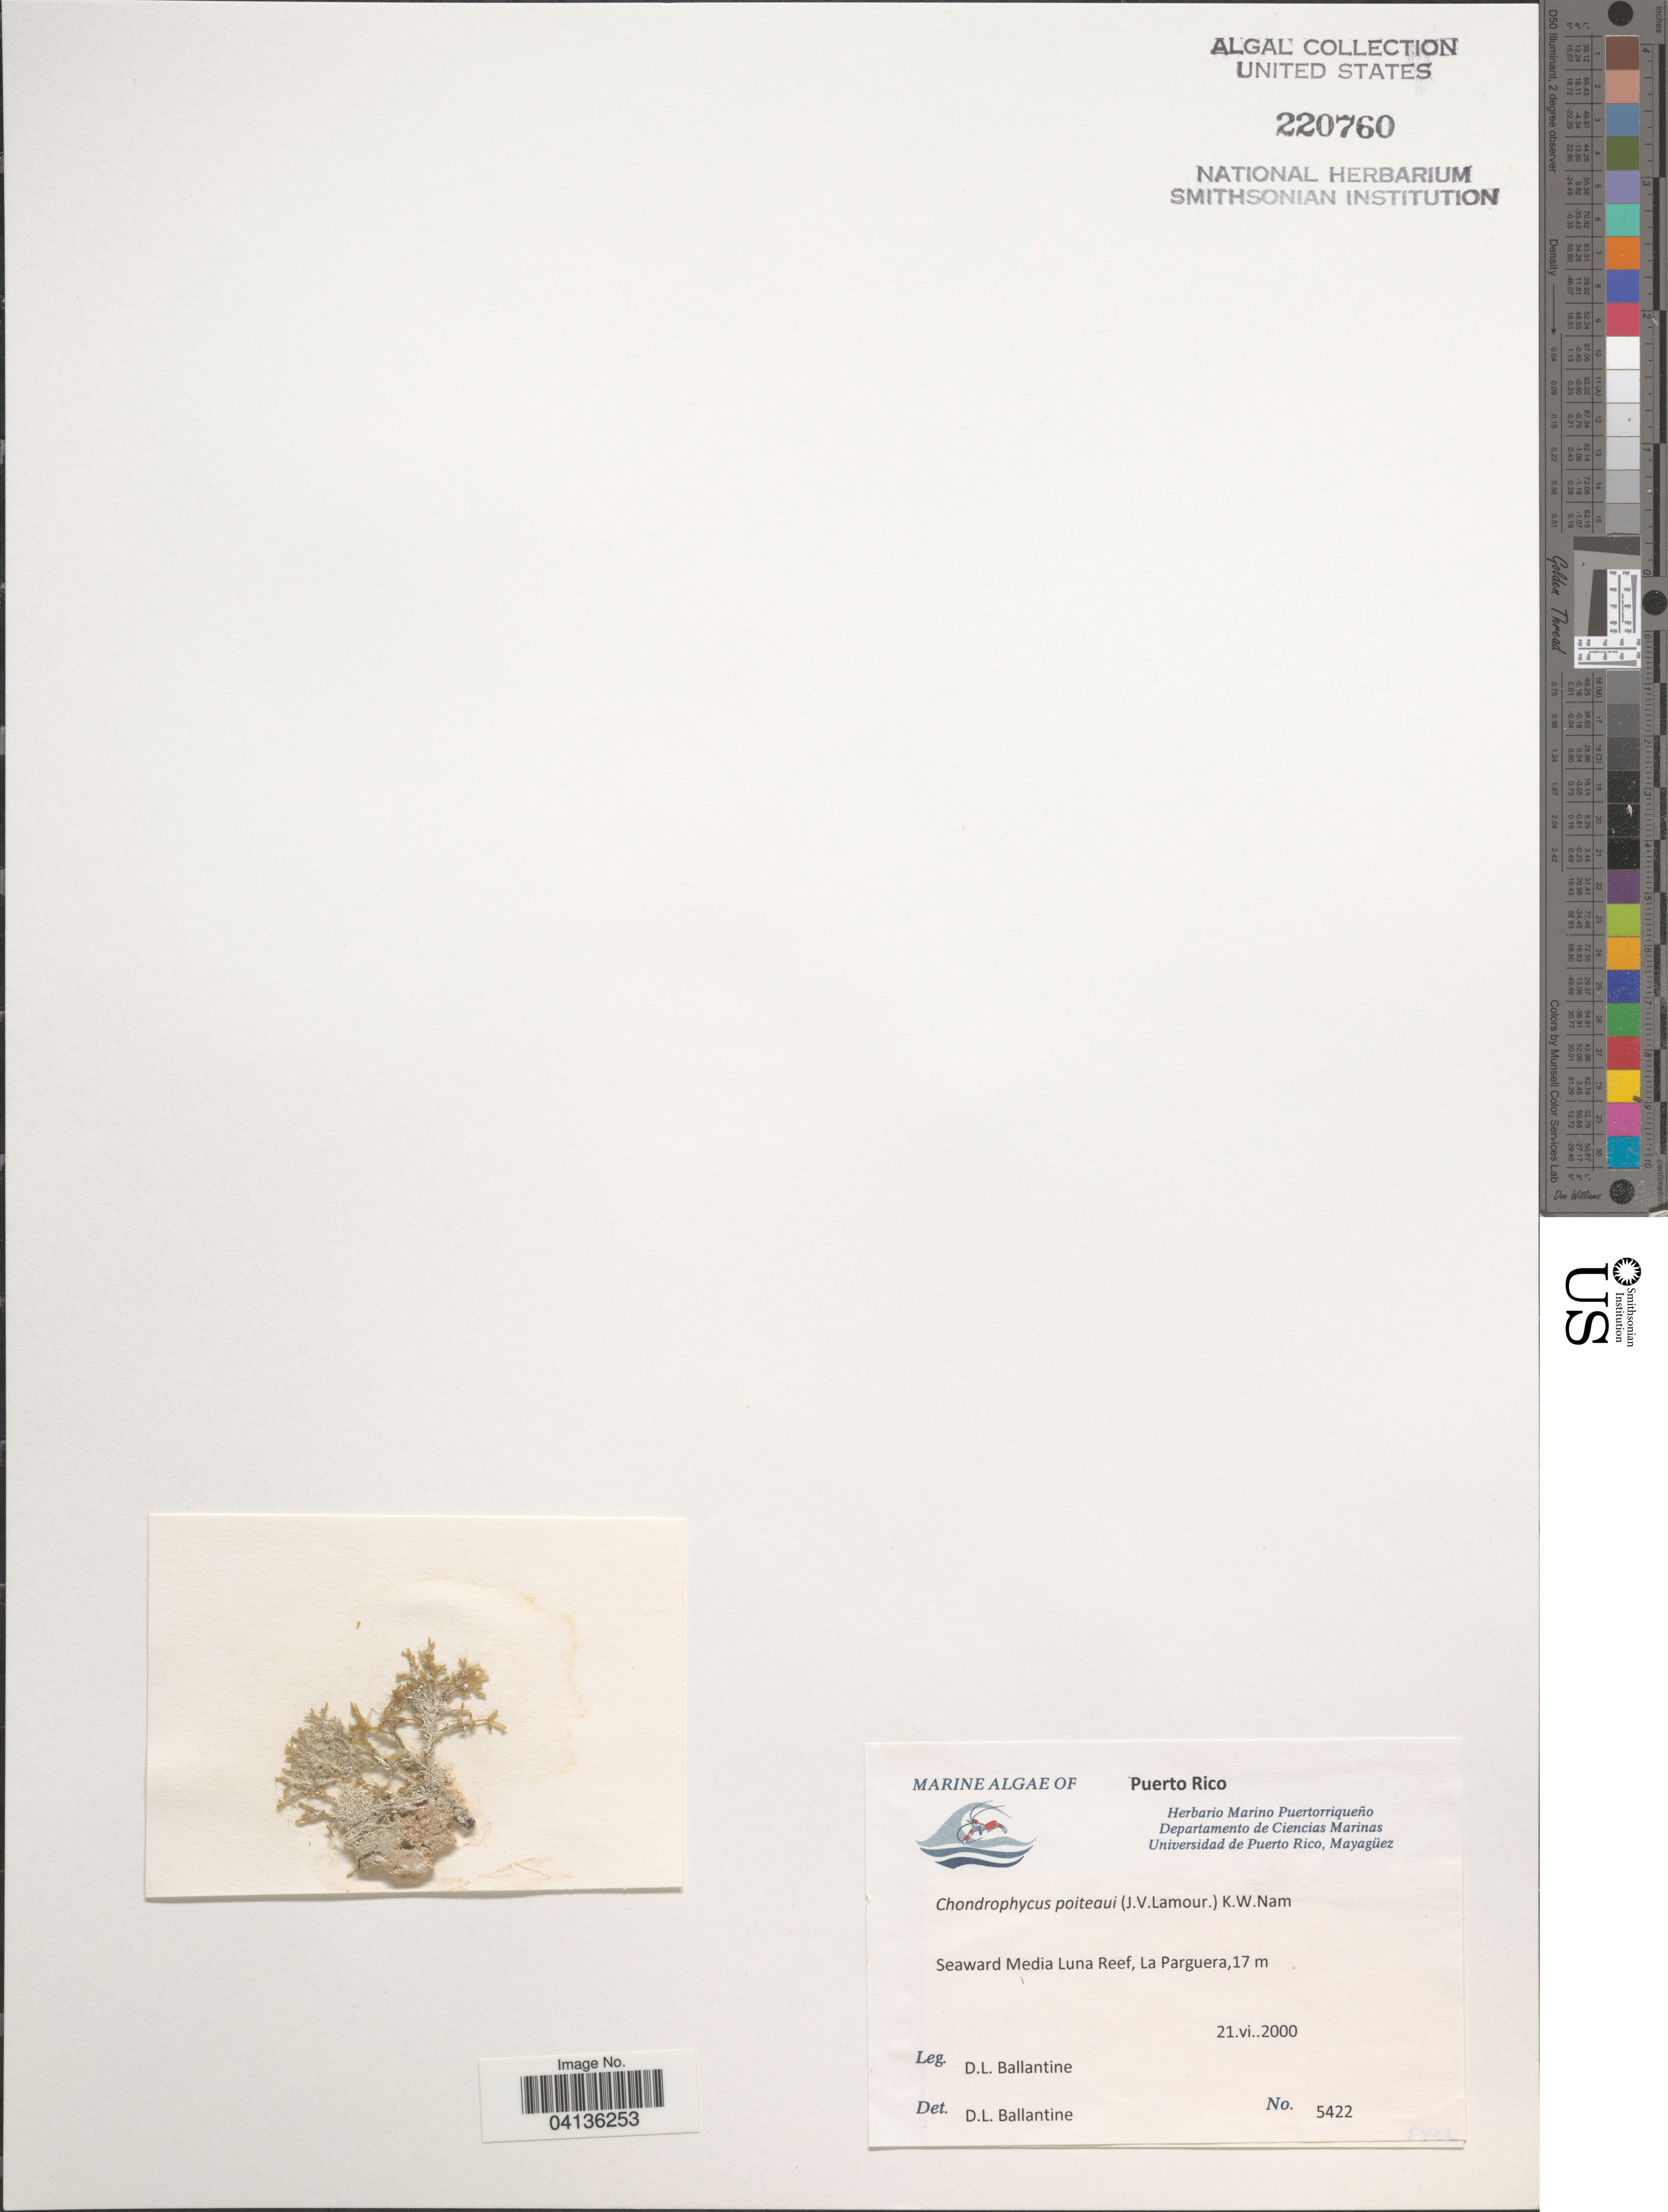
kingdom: Plantae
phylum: Rhodophyta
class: Florideophyceae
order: Ceramiales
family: Rhodomelaceae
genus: Chondrophycus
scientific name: Chondrophycus poiteaui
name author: (J.V.Lamouroux) K.W. Nam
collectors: D.L. Ballantine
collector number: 5422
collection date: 2000-06-21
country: Puerto Rico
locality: Seaward Media Luna Reef, La Parguera.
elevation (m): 17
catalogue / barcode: US 220760